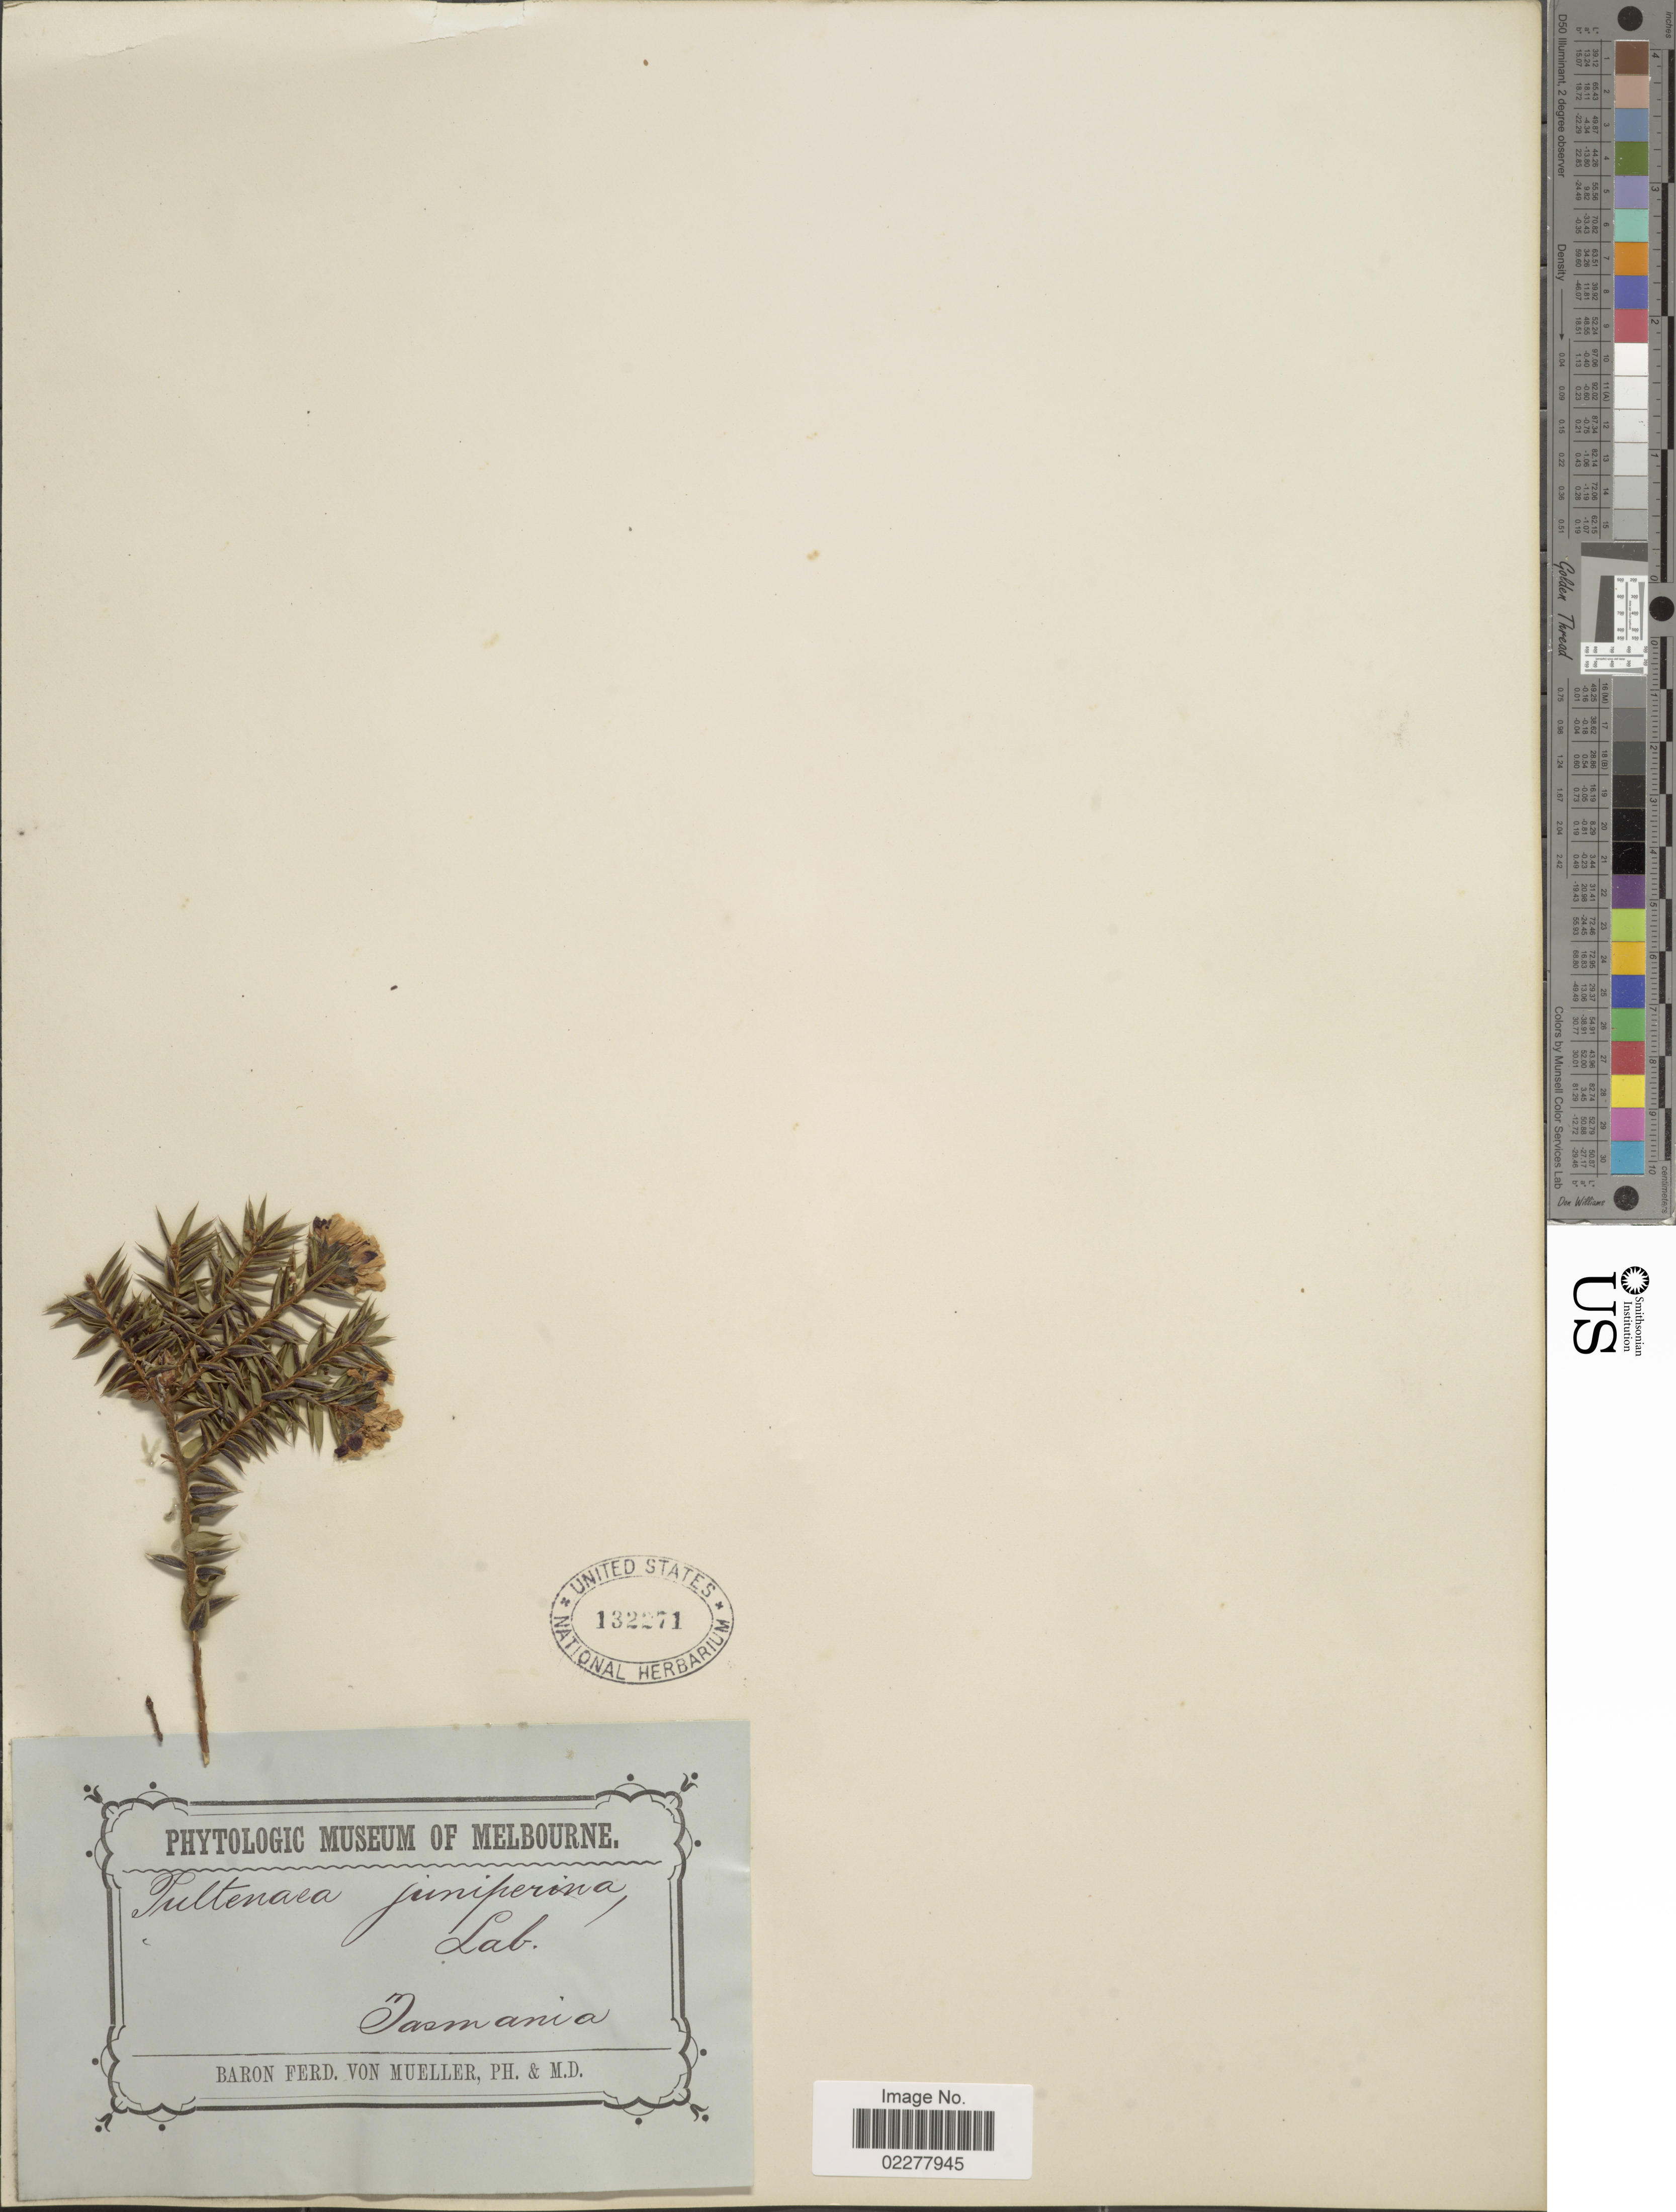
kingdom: Plantae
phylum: Tracheophyta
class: Magnoliopsida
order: Fabales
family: Fabaceae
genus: Pultenaea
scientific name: Pultenaea juniperina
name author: Labill.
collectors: F. von Mueller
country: Australia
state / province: Tasmania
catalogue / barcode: US 132271